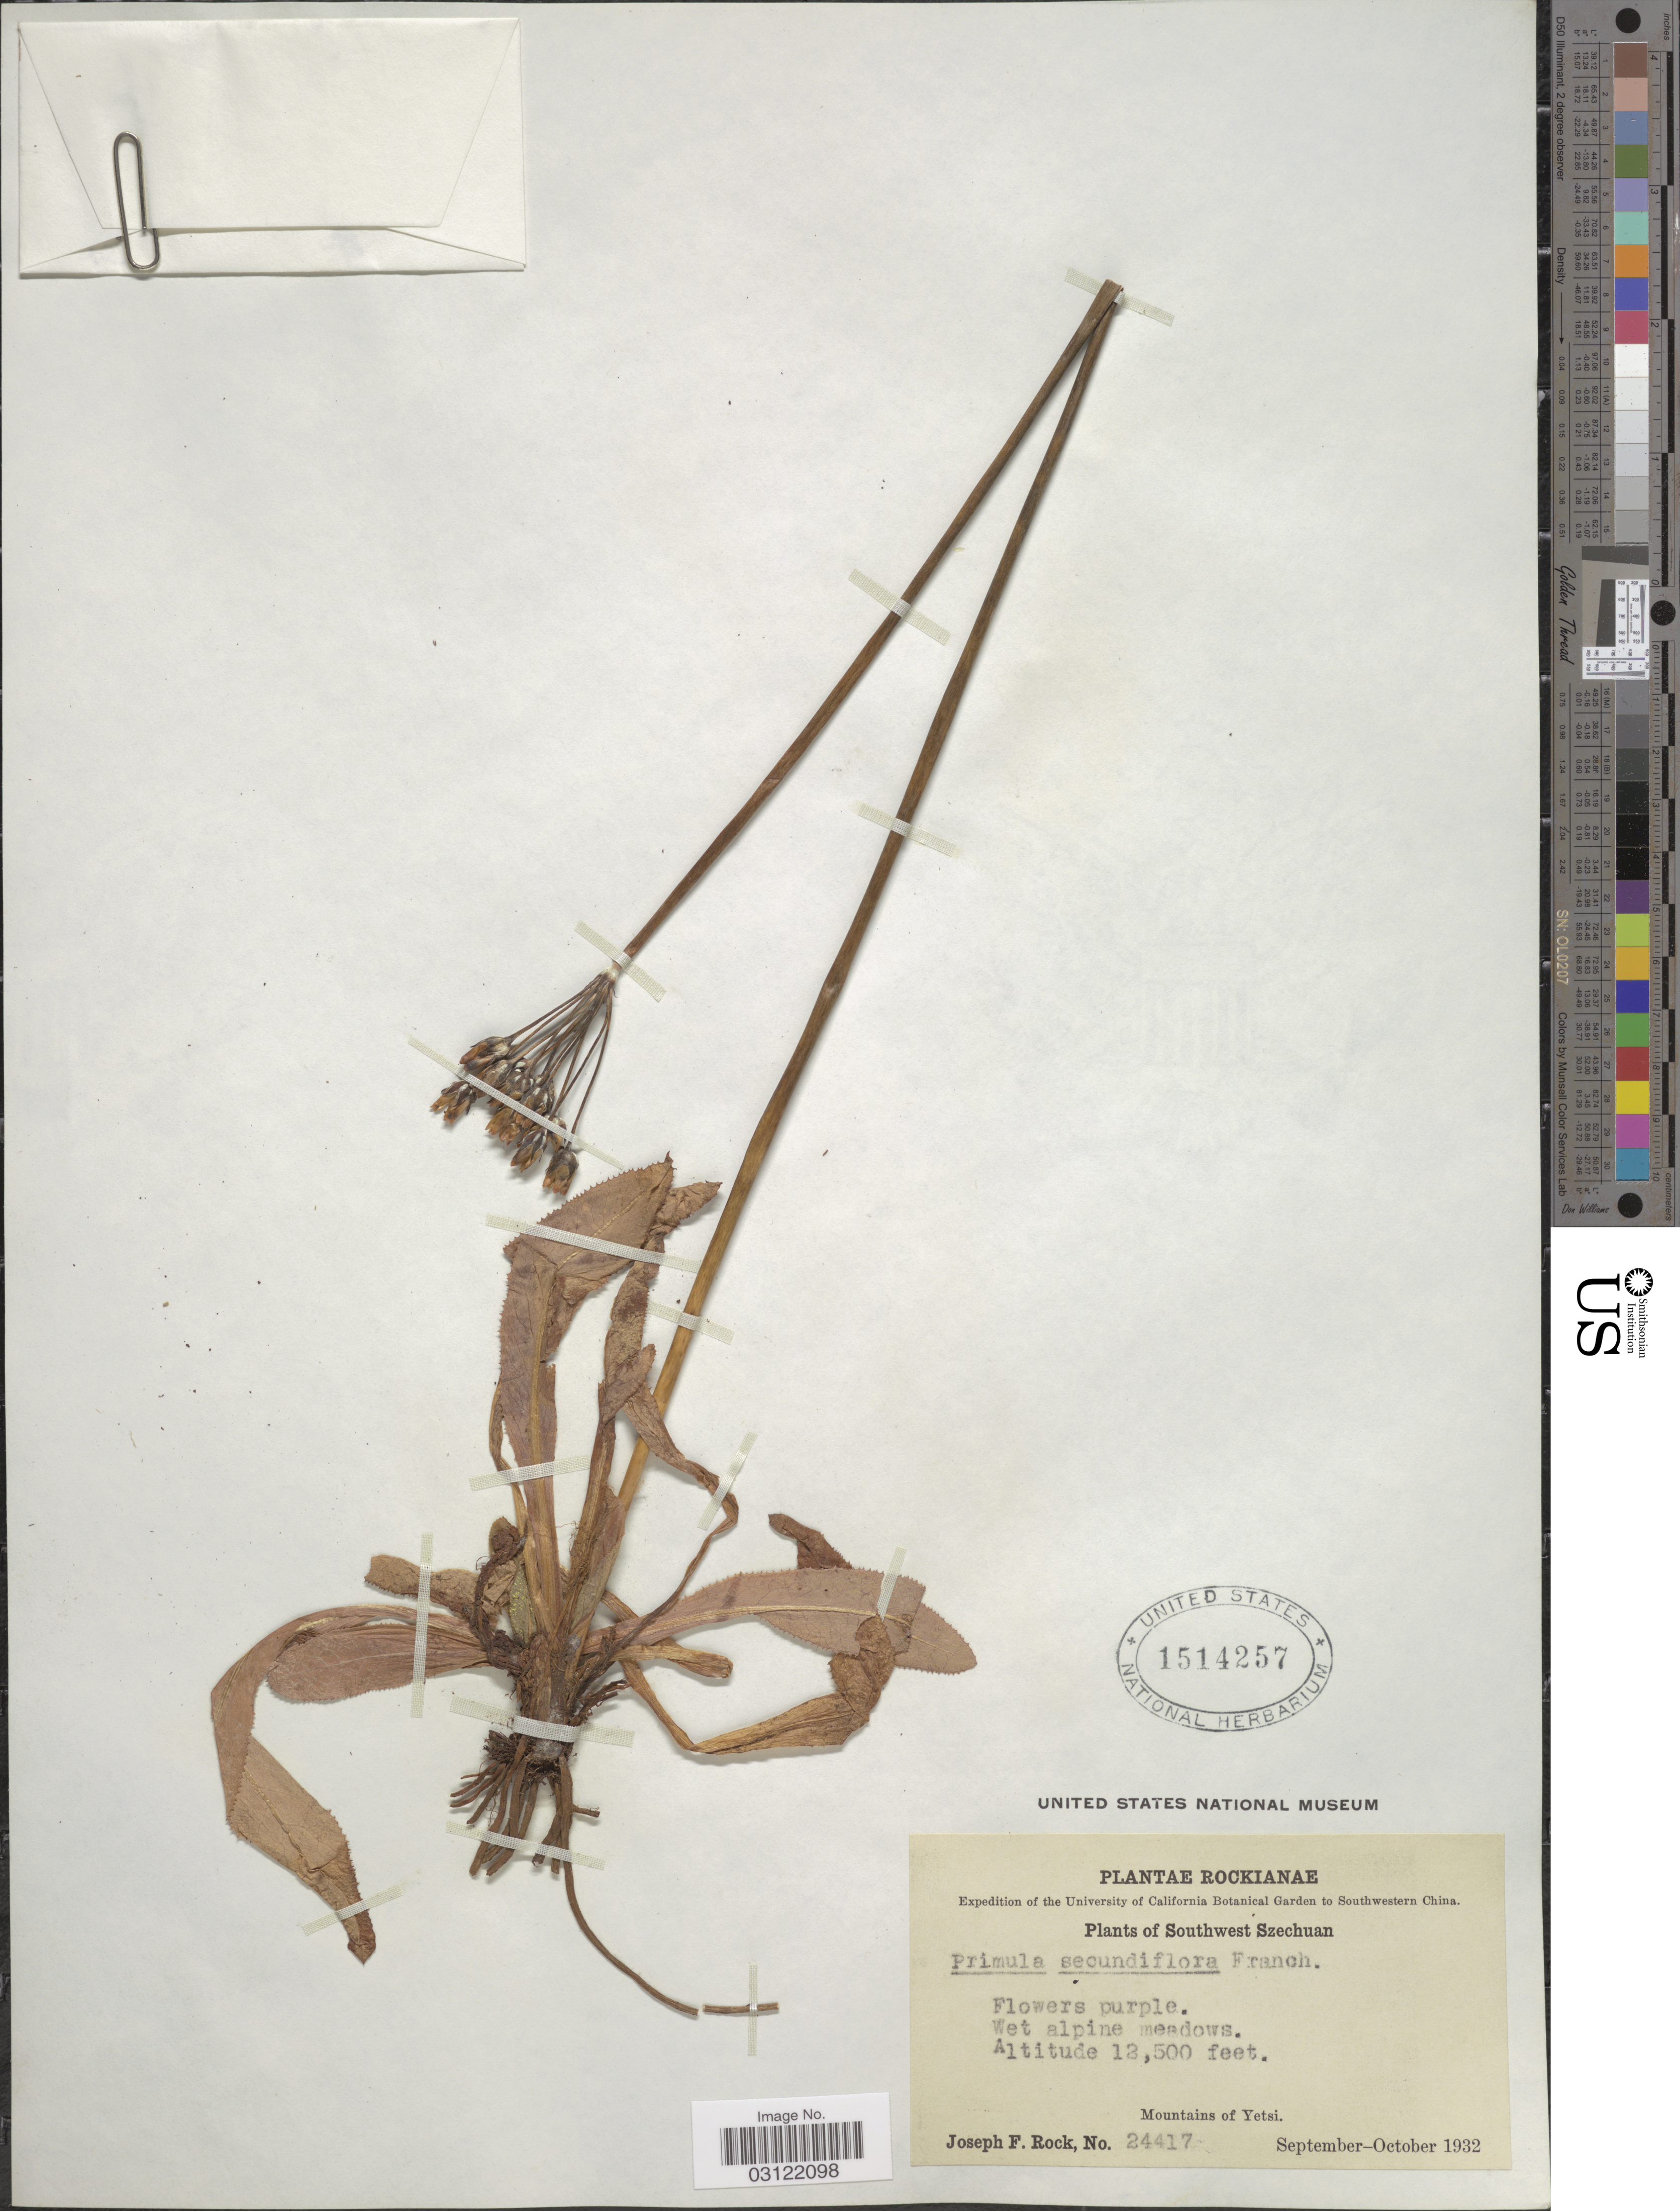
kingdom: Plantae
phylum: Tracheophyta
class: Magnoliopsida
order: Ericales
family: Primulaceae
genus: Primula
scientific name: Primula secundiflora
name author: Franch.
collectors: J. F. Rock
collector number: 24417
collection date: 1932-09/1932-10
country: China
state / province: Sichuan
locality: Southwestern China. Southwest Szechuan, Mountains of Yetsi.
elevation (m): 3810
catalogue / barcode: US 1514257